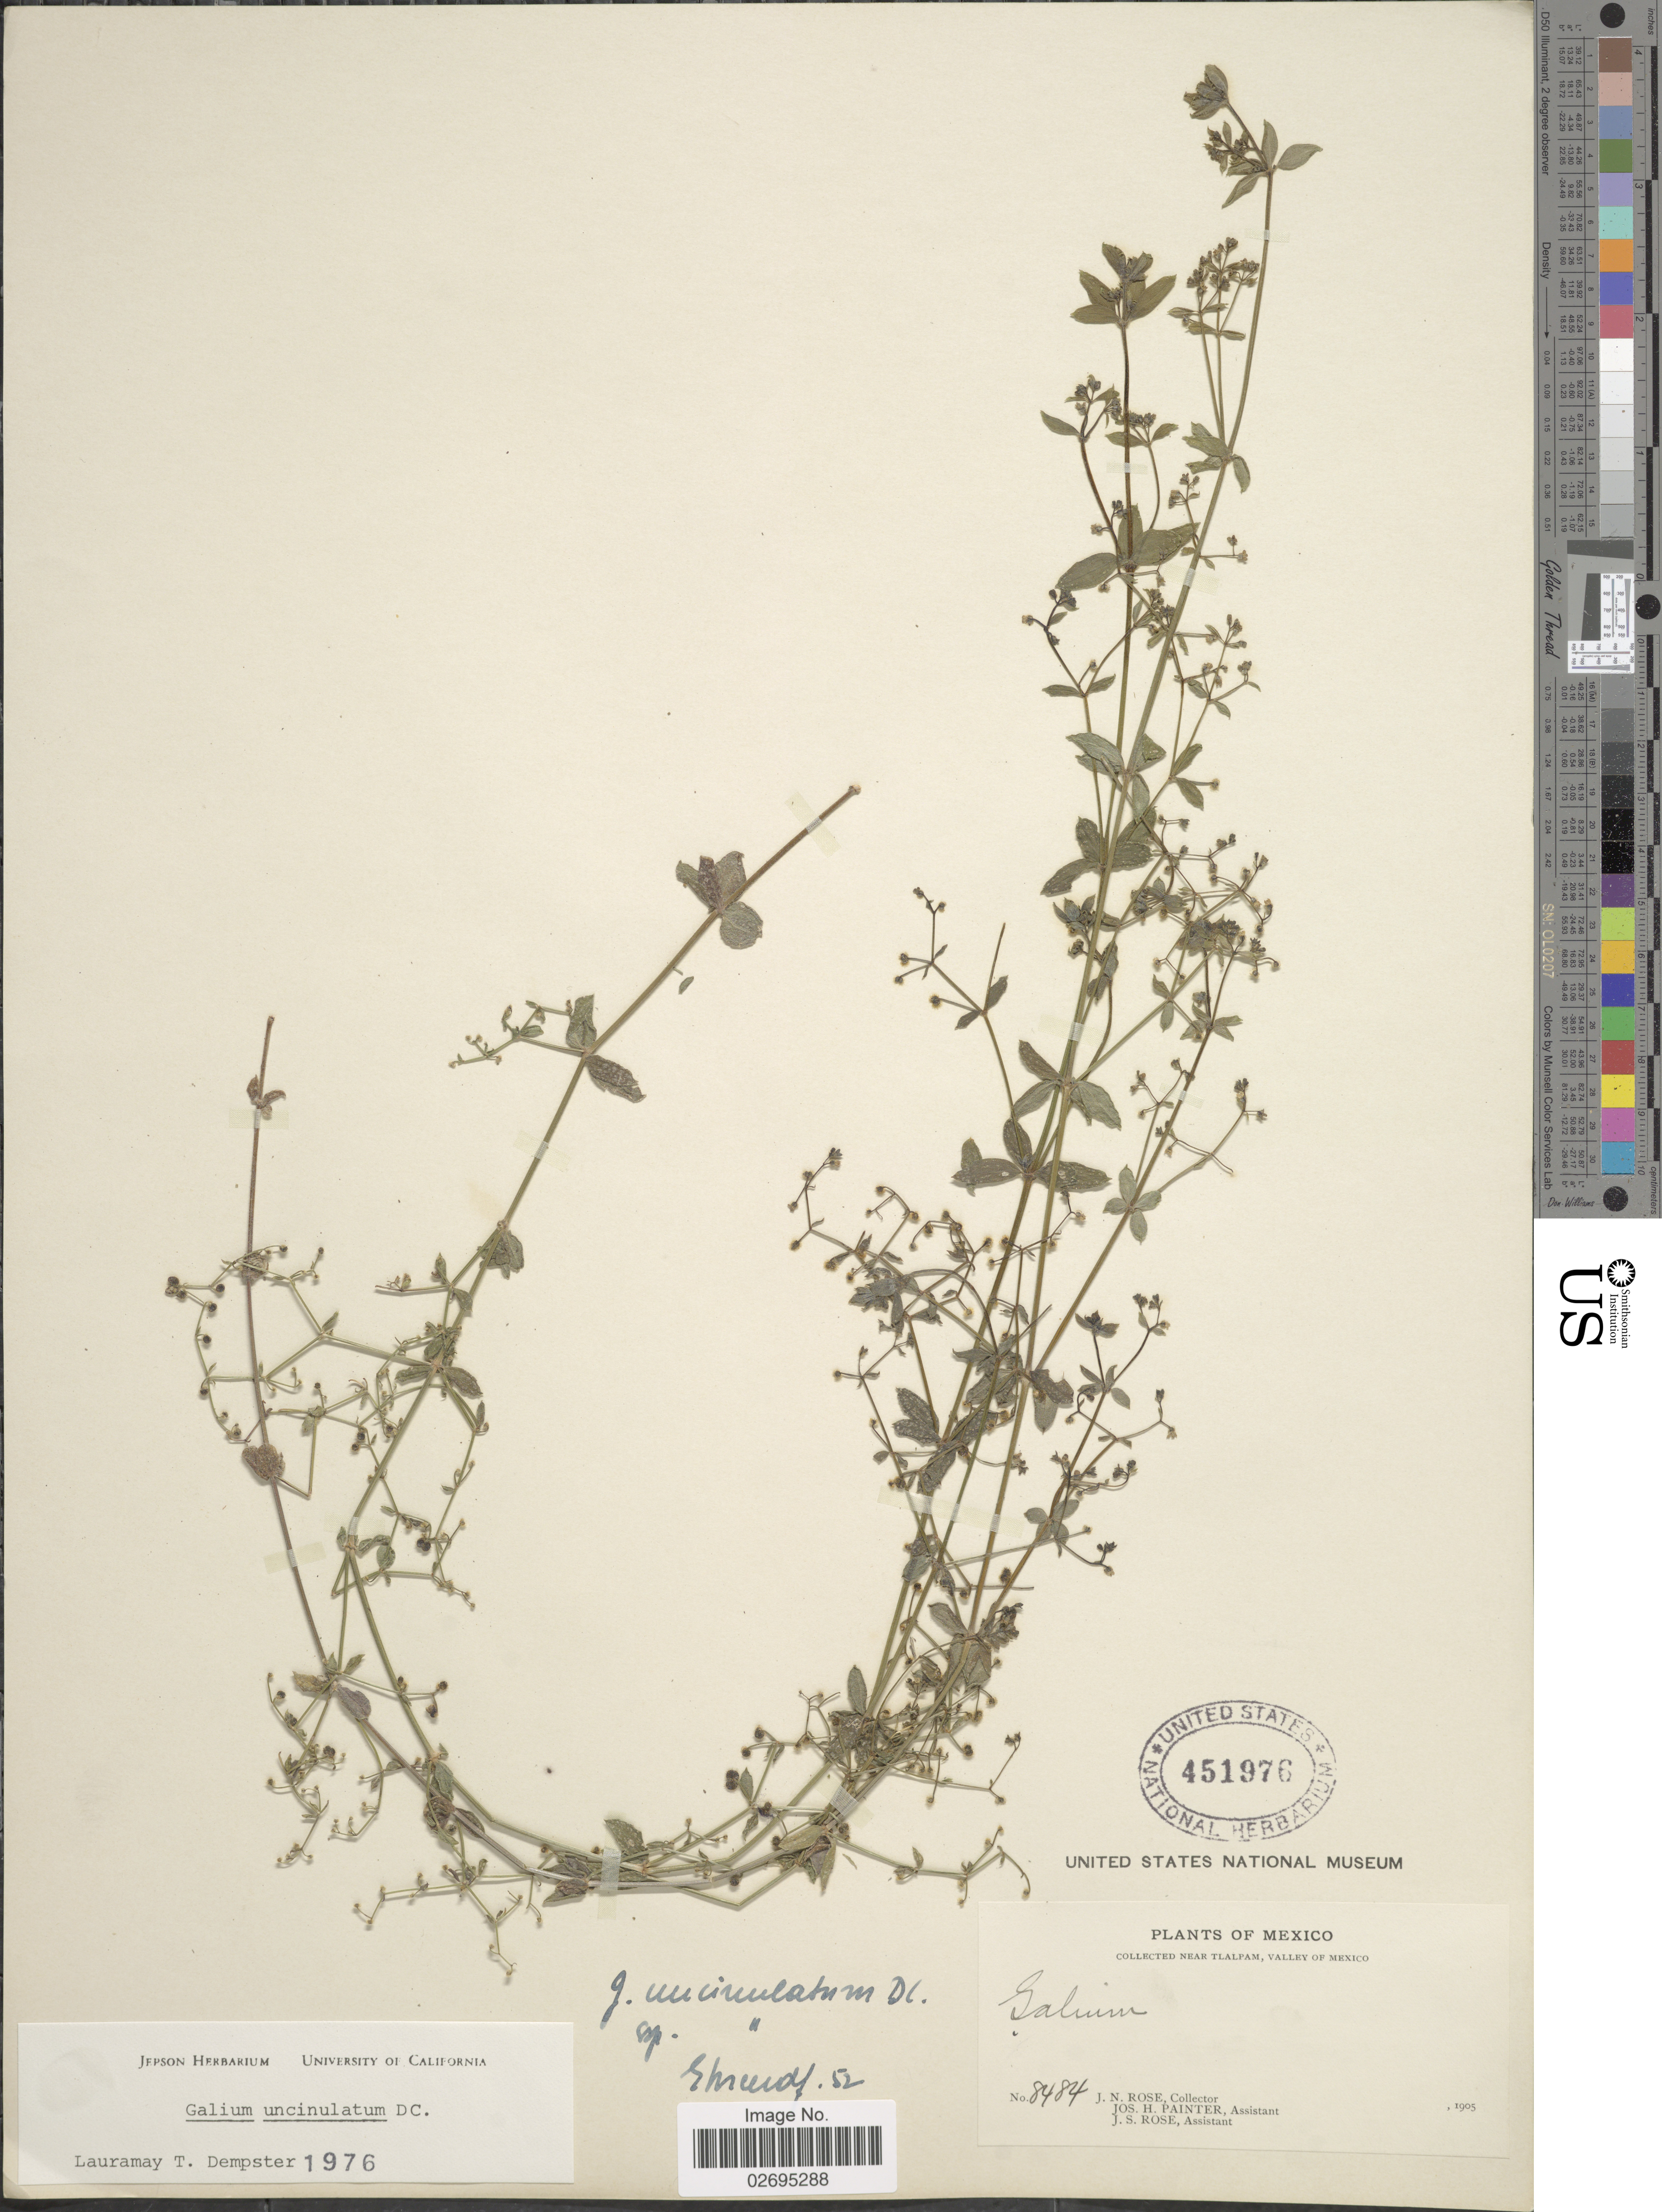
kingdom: Plantae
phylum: Tracheophyta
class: Magnoliopsida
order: Gentianales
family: Rubiaceae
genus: Galium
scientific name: Galium uncinulatum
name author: DC.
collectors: J. N. Rose, J. H. Painter & J. S. Rose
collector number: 8484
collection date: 1905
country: Mexico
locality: Near Tlalpam, Valley of Mexico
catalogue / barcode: US 451976